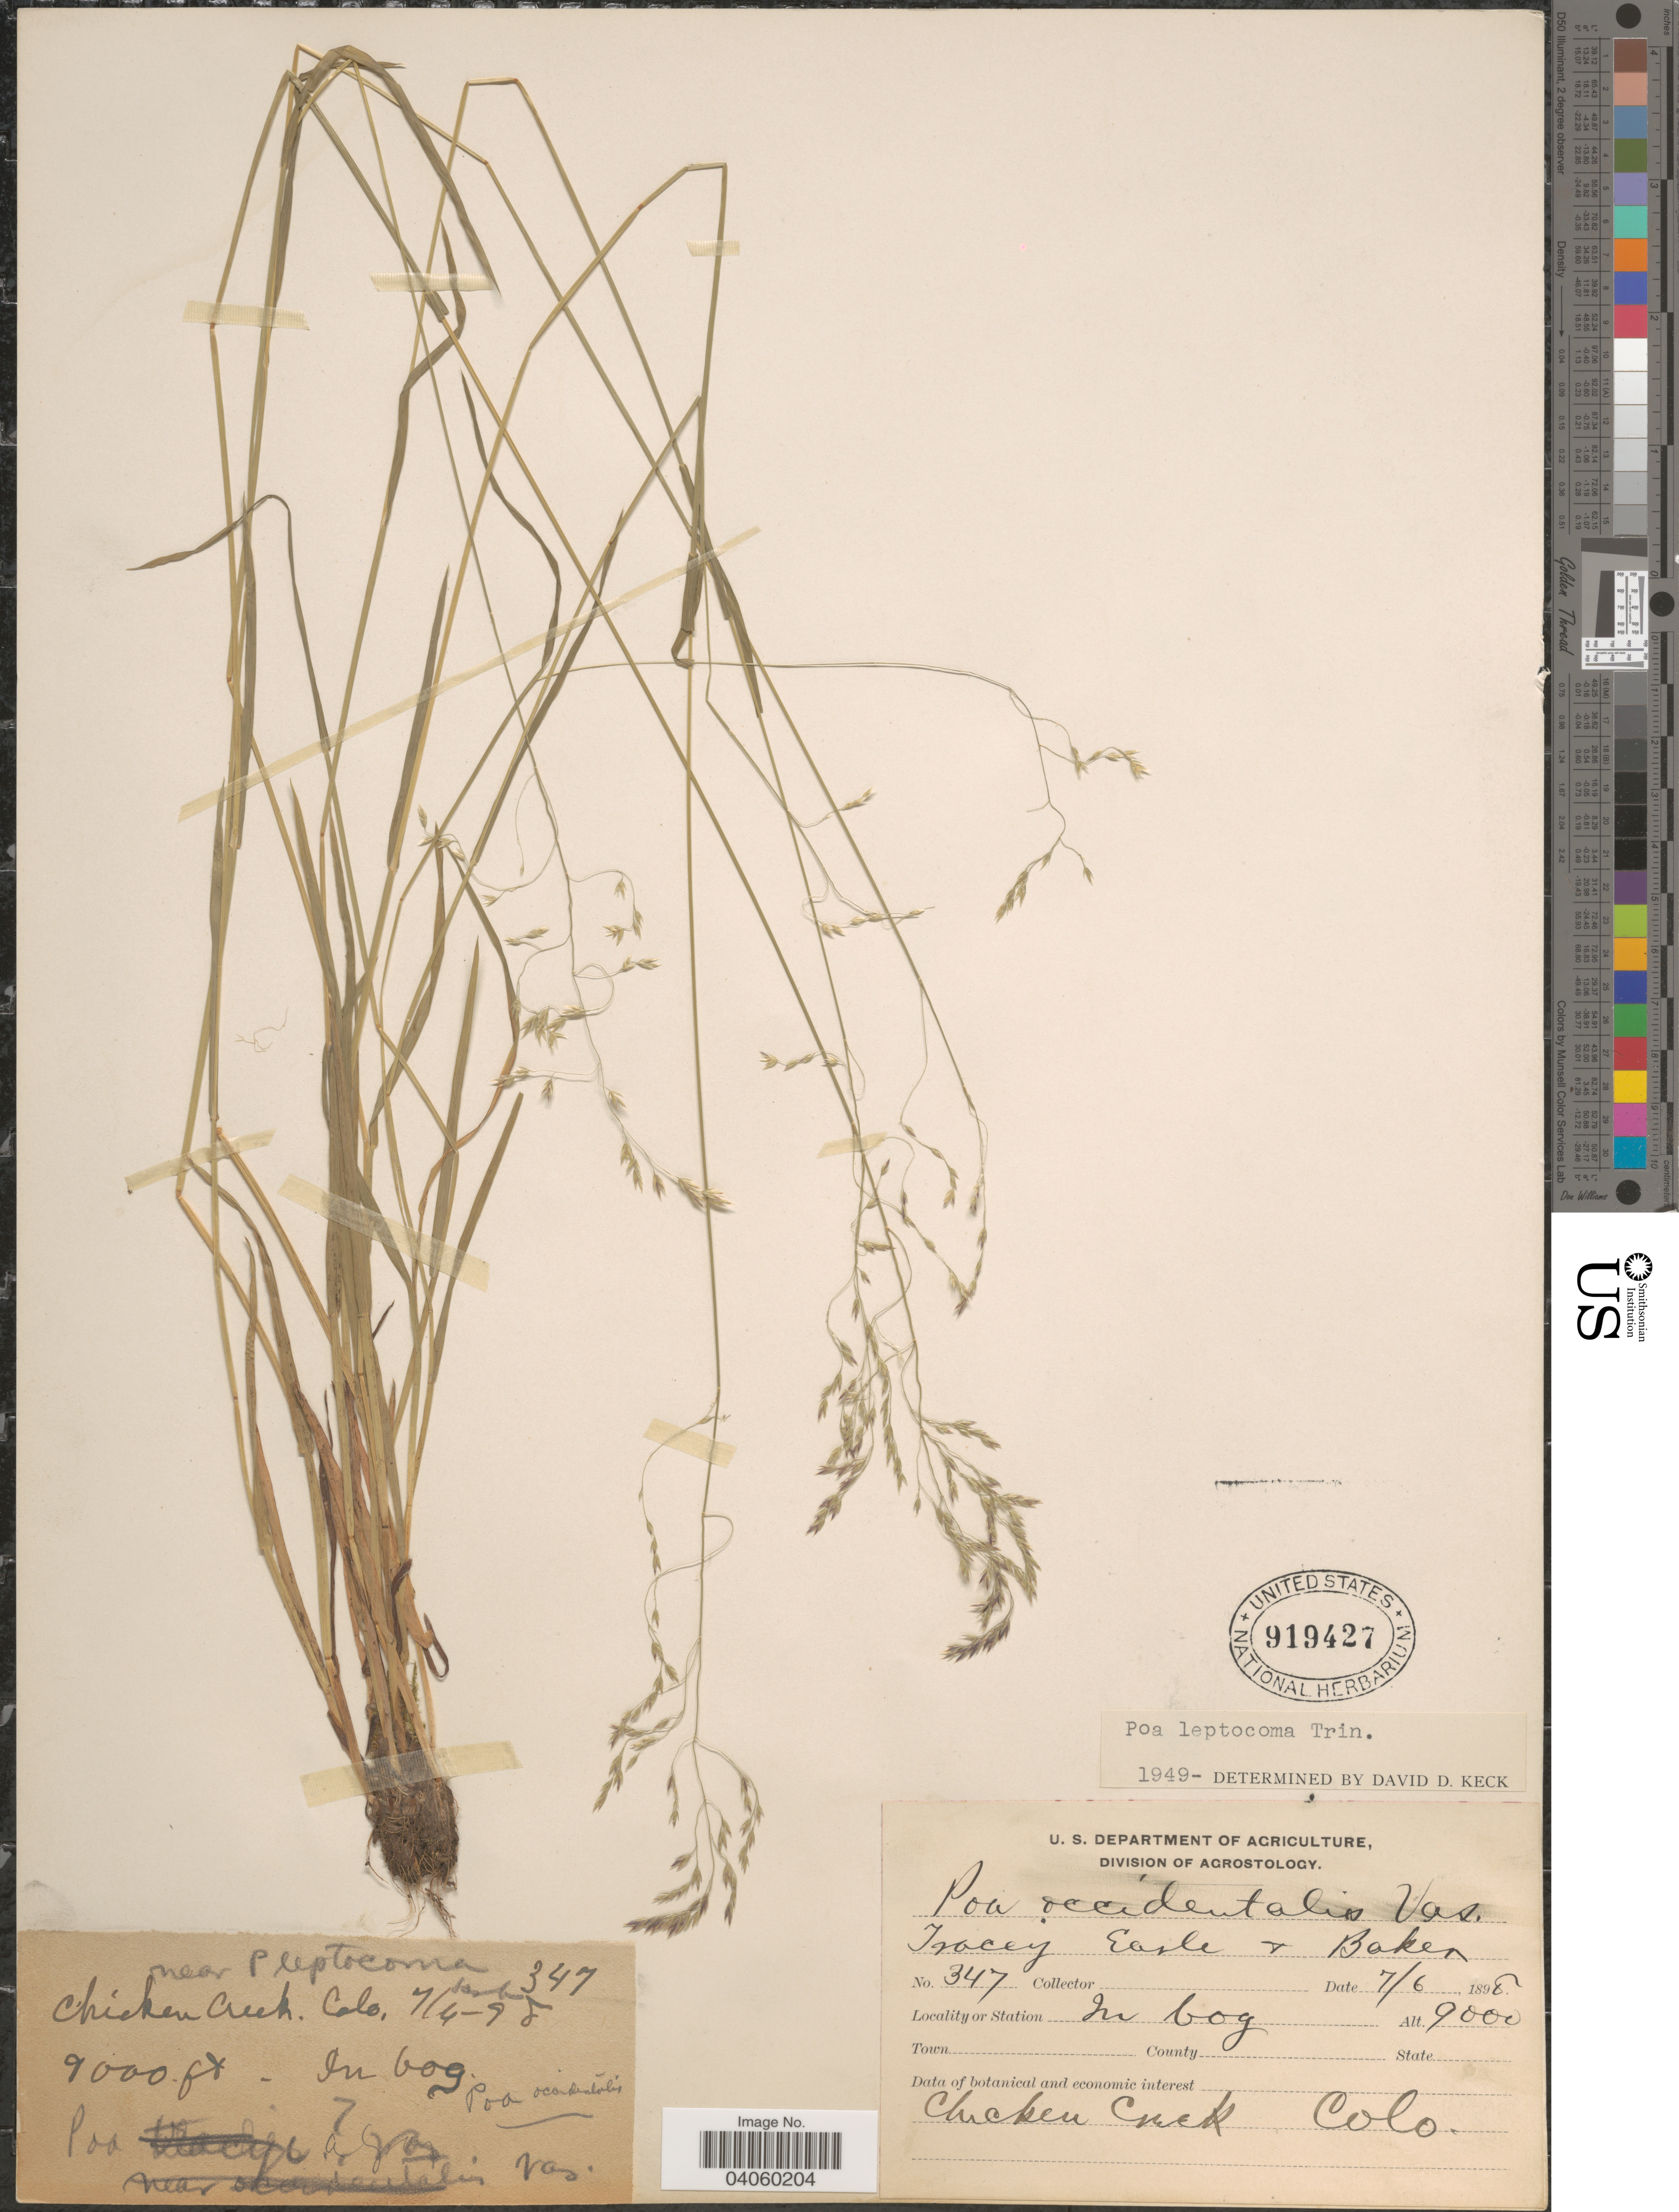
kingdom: Plantae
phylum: Tracheophyta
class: Liliopsida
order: Poales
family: Poaceae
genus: Poa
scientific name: Poa leptocoma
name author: Trin.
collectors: Tracey, -. Earle & -- Baker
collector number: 347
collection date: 1898-07-06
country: United States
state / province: Colorado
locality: Chicken Creek.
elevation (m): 2743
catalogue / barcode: US 919427